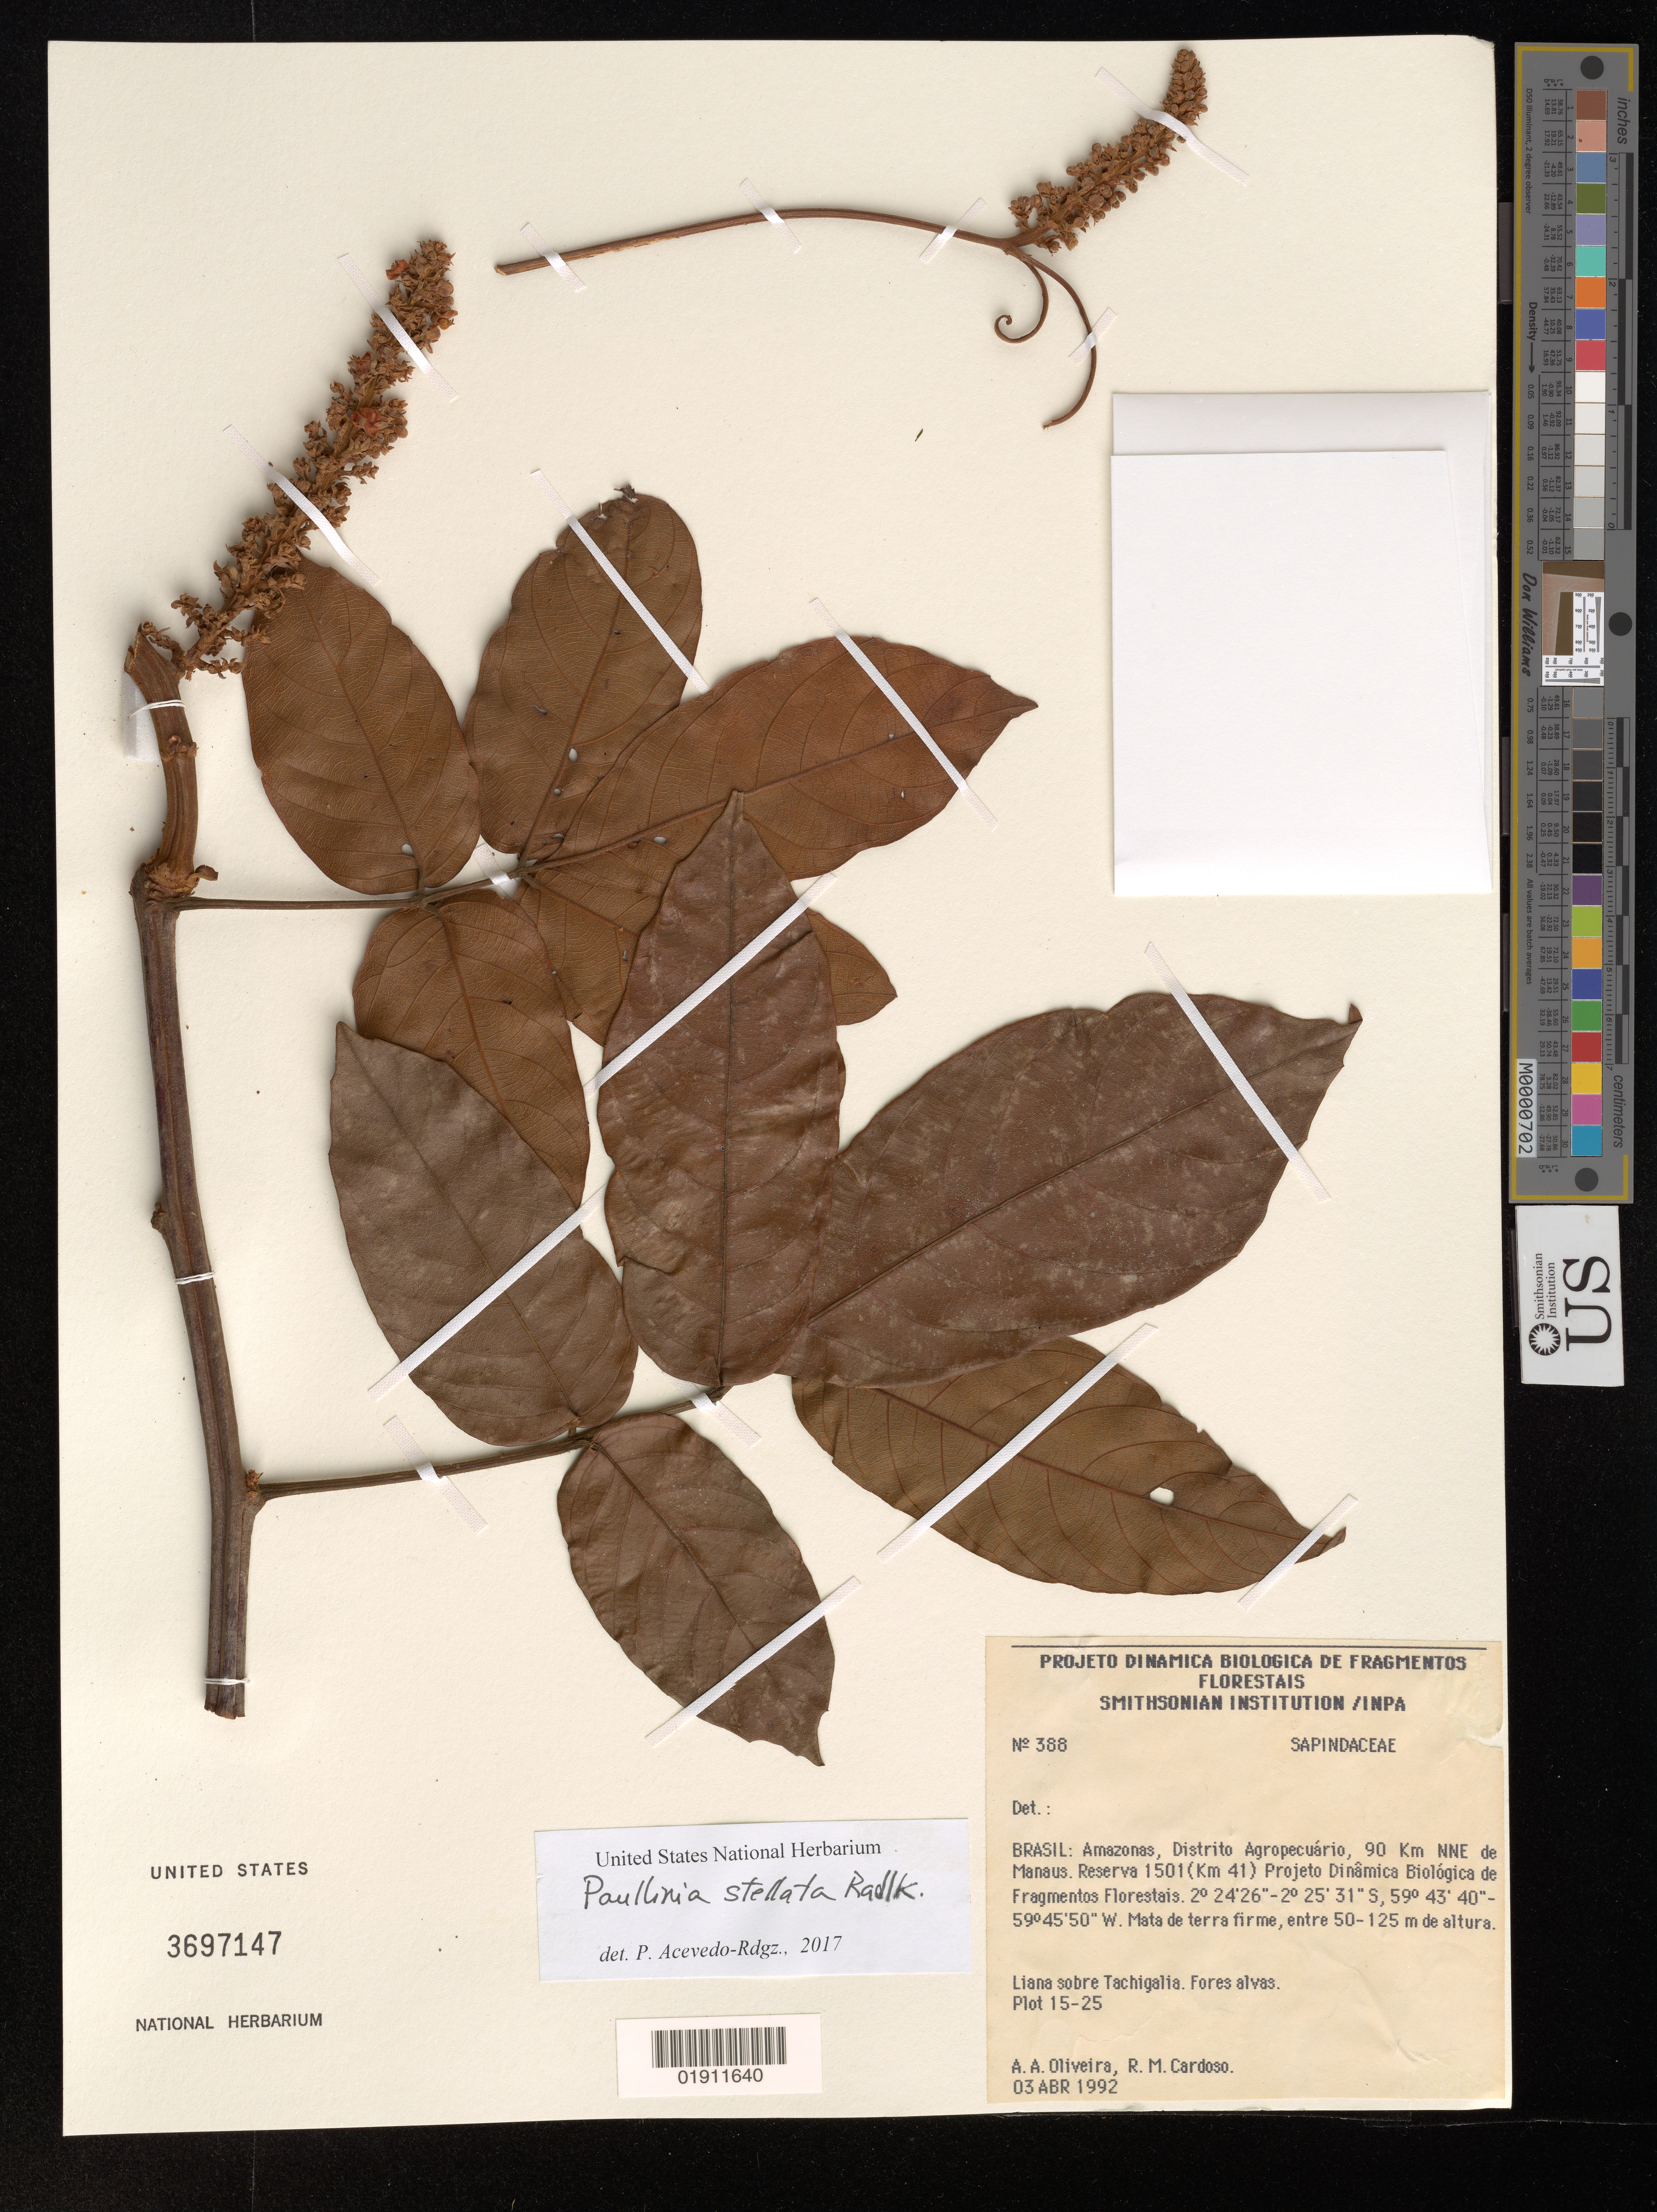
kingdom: Plantae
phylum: Tracheophyta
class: Magnoliopsida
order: Sapindales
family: Sapindaceae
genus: Paullinia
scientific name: Paullinia stellata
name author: Radlk.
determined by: Acevedo-Rodríguez, P., (BOT), Smithsonian Institution - National Museum of Natural History (UNITED STATES)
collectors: A. Oliveira & R. M. Cardoso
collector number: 388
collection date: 1992-04-03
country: Brazil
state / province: Amazonas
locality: Distrito Agropecuário, 90 km NNE de Manaus. Reserva 1501 (km 41) Projecto Dinâmica Biológica de Fragmentos Florestais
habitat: Mata de terra firme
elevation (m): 50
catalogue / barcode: US 3697147